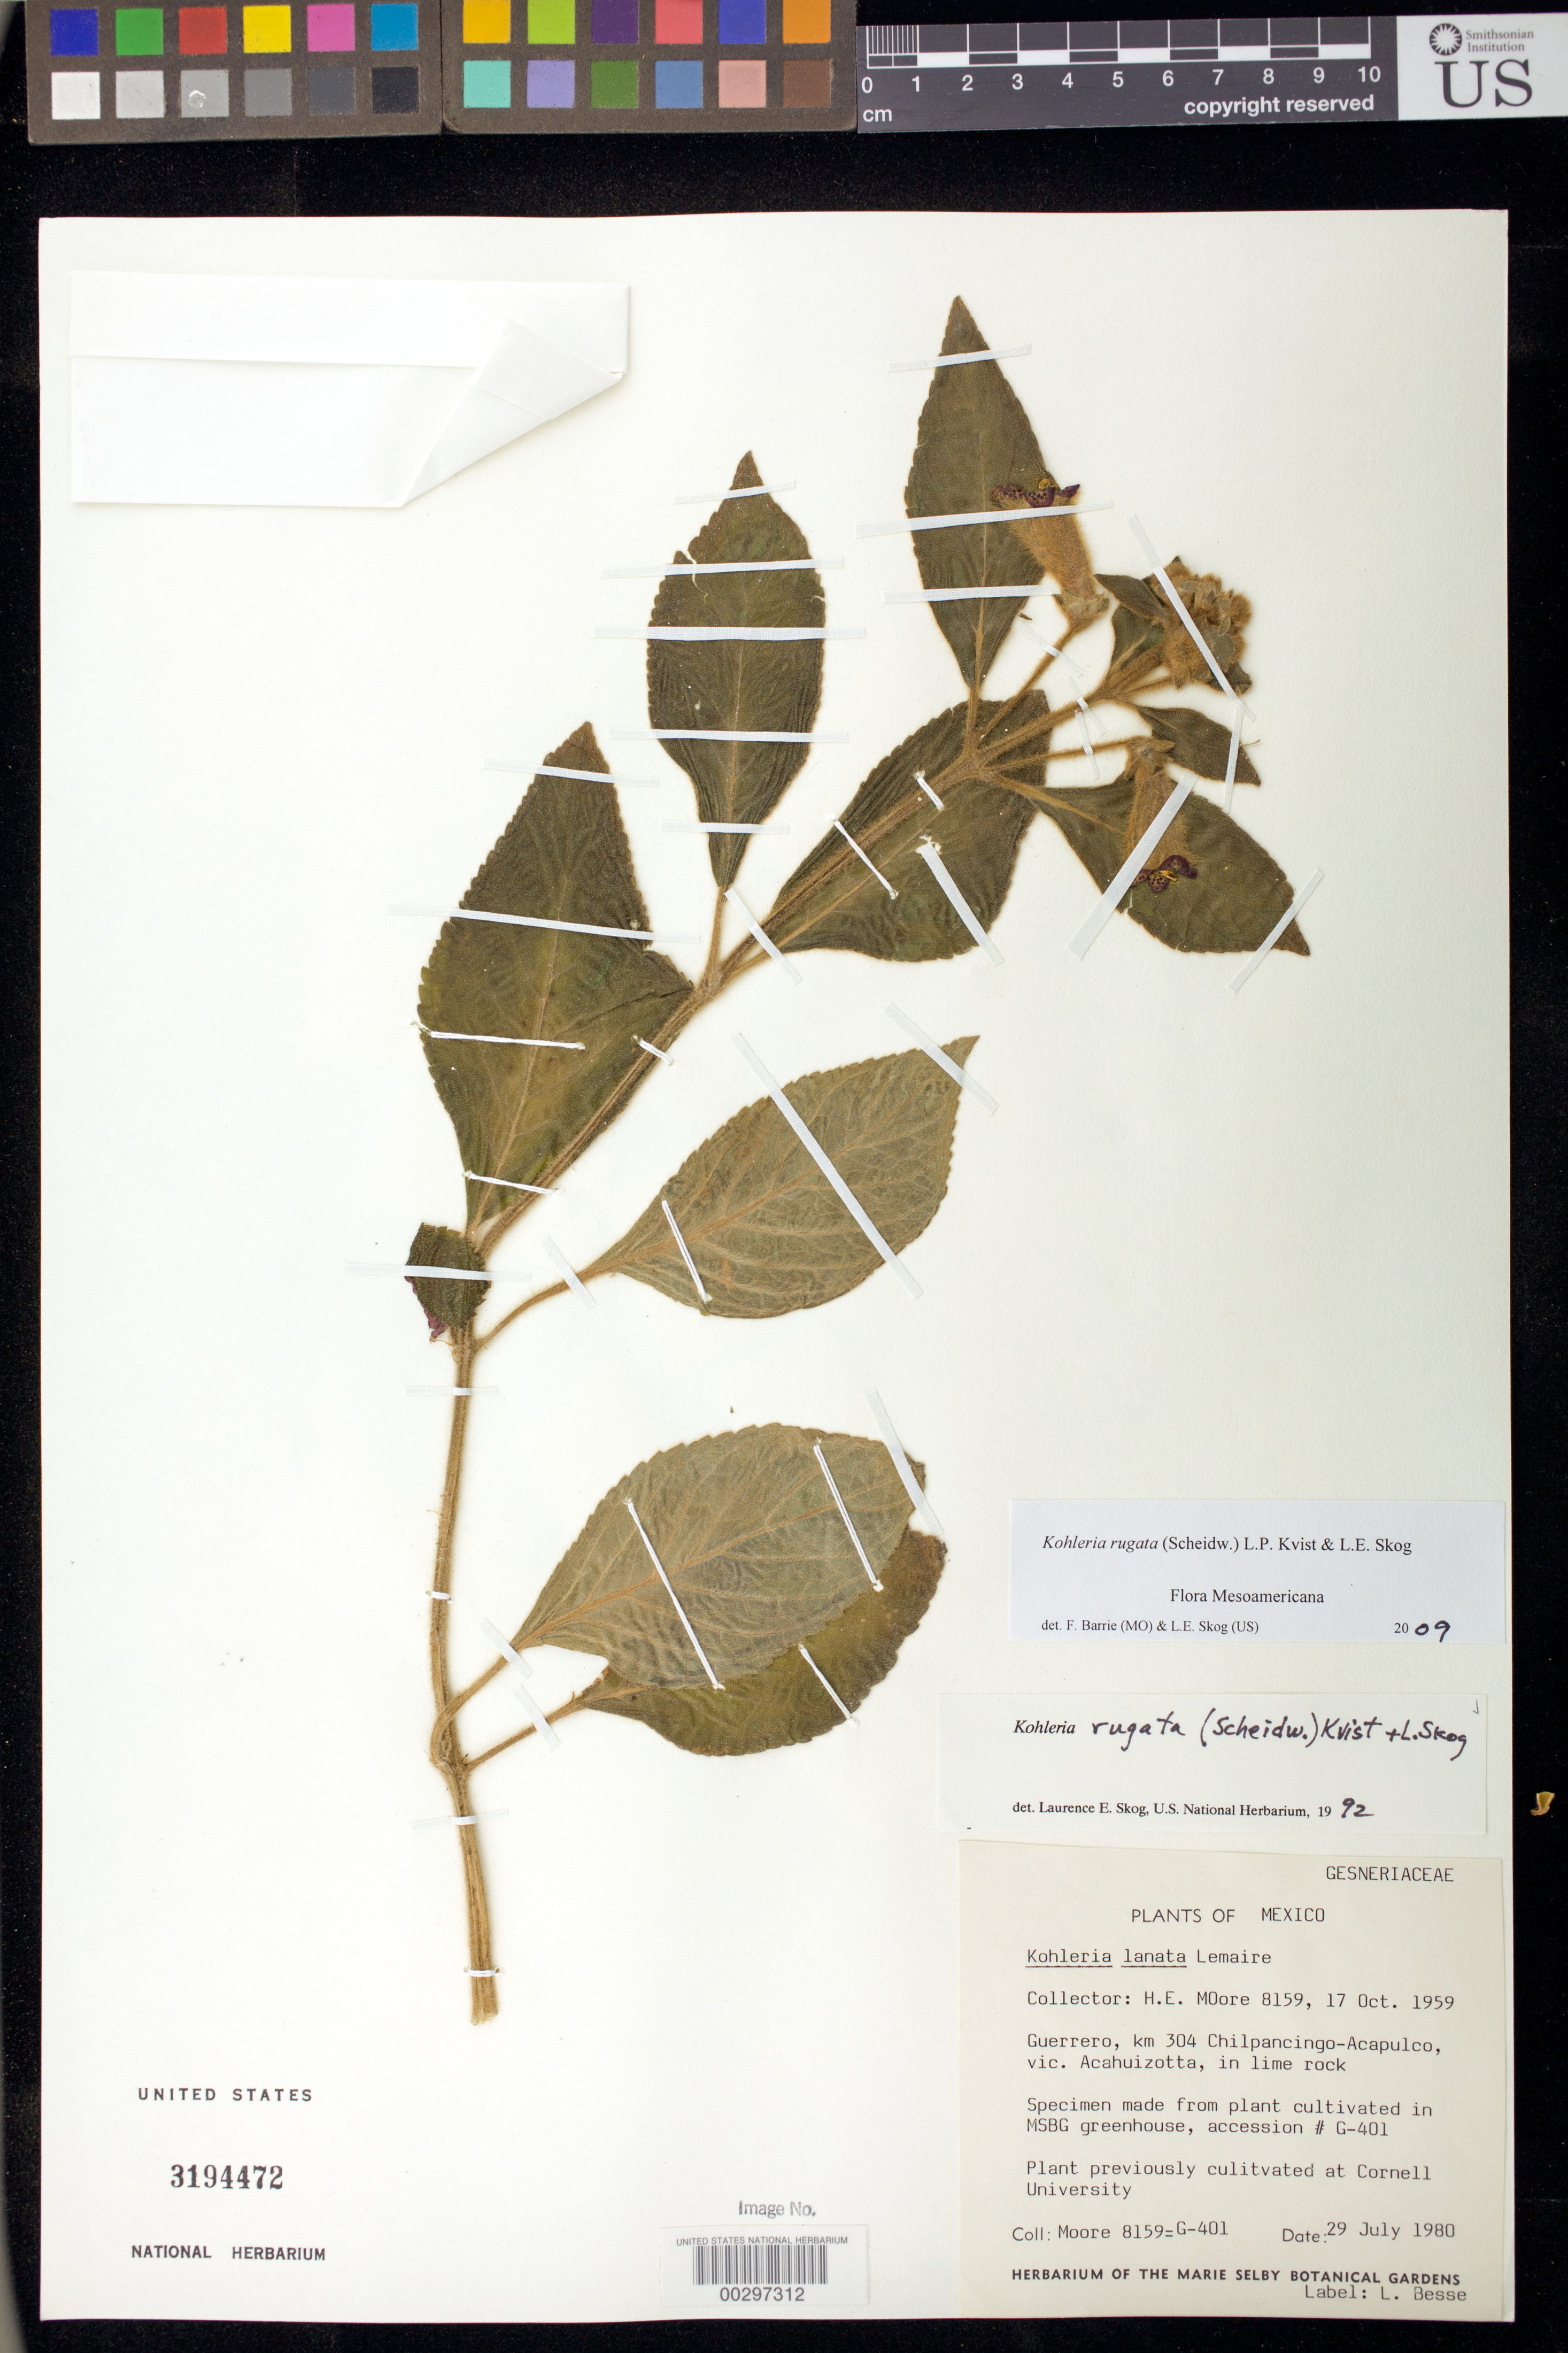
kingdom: Plantae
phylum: Tracheophyta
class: Magnoliopsida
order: Lamiales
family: Gesneriaceae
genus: Kohleria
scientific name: Kohleria rugata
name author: (Scheidw.) L.P. Kvist & L.E. Skog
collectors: H. E. Moore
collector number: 8159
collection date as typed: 29 Jul 1980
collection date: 1980-07-29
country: Mexico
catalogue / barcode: US 3194472